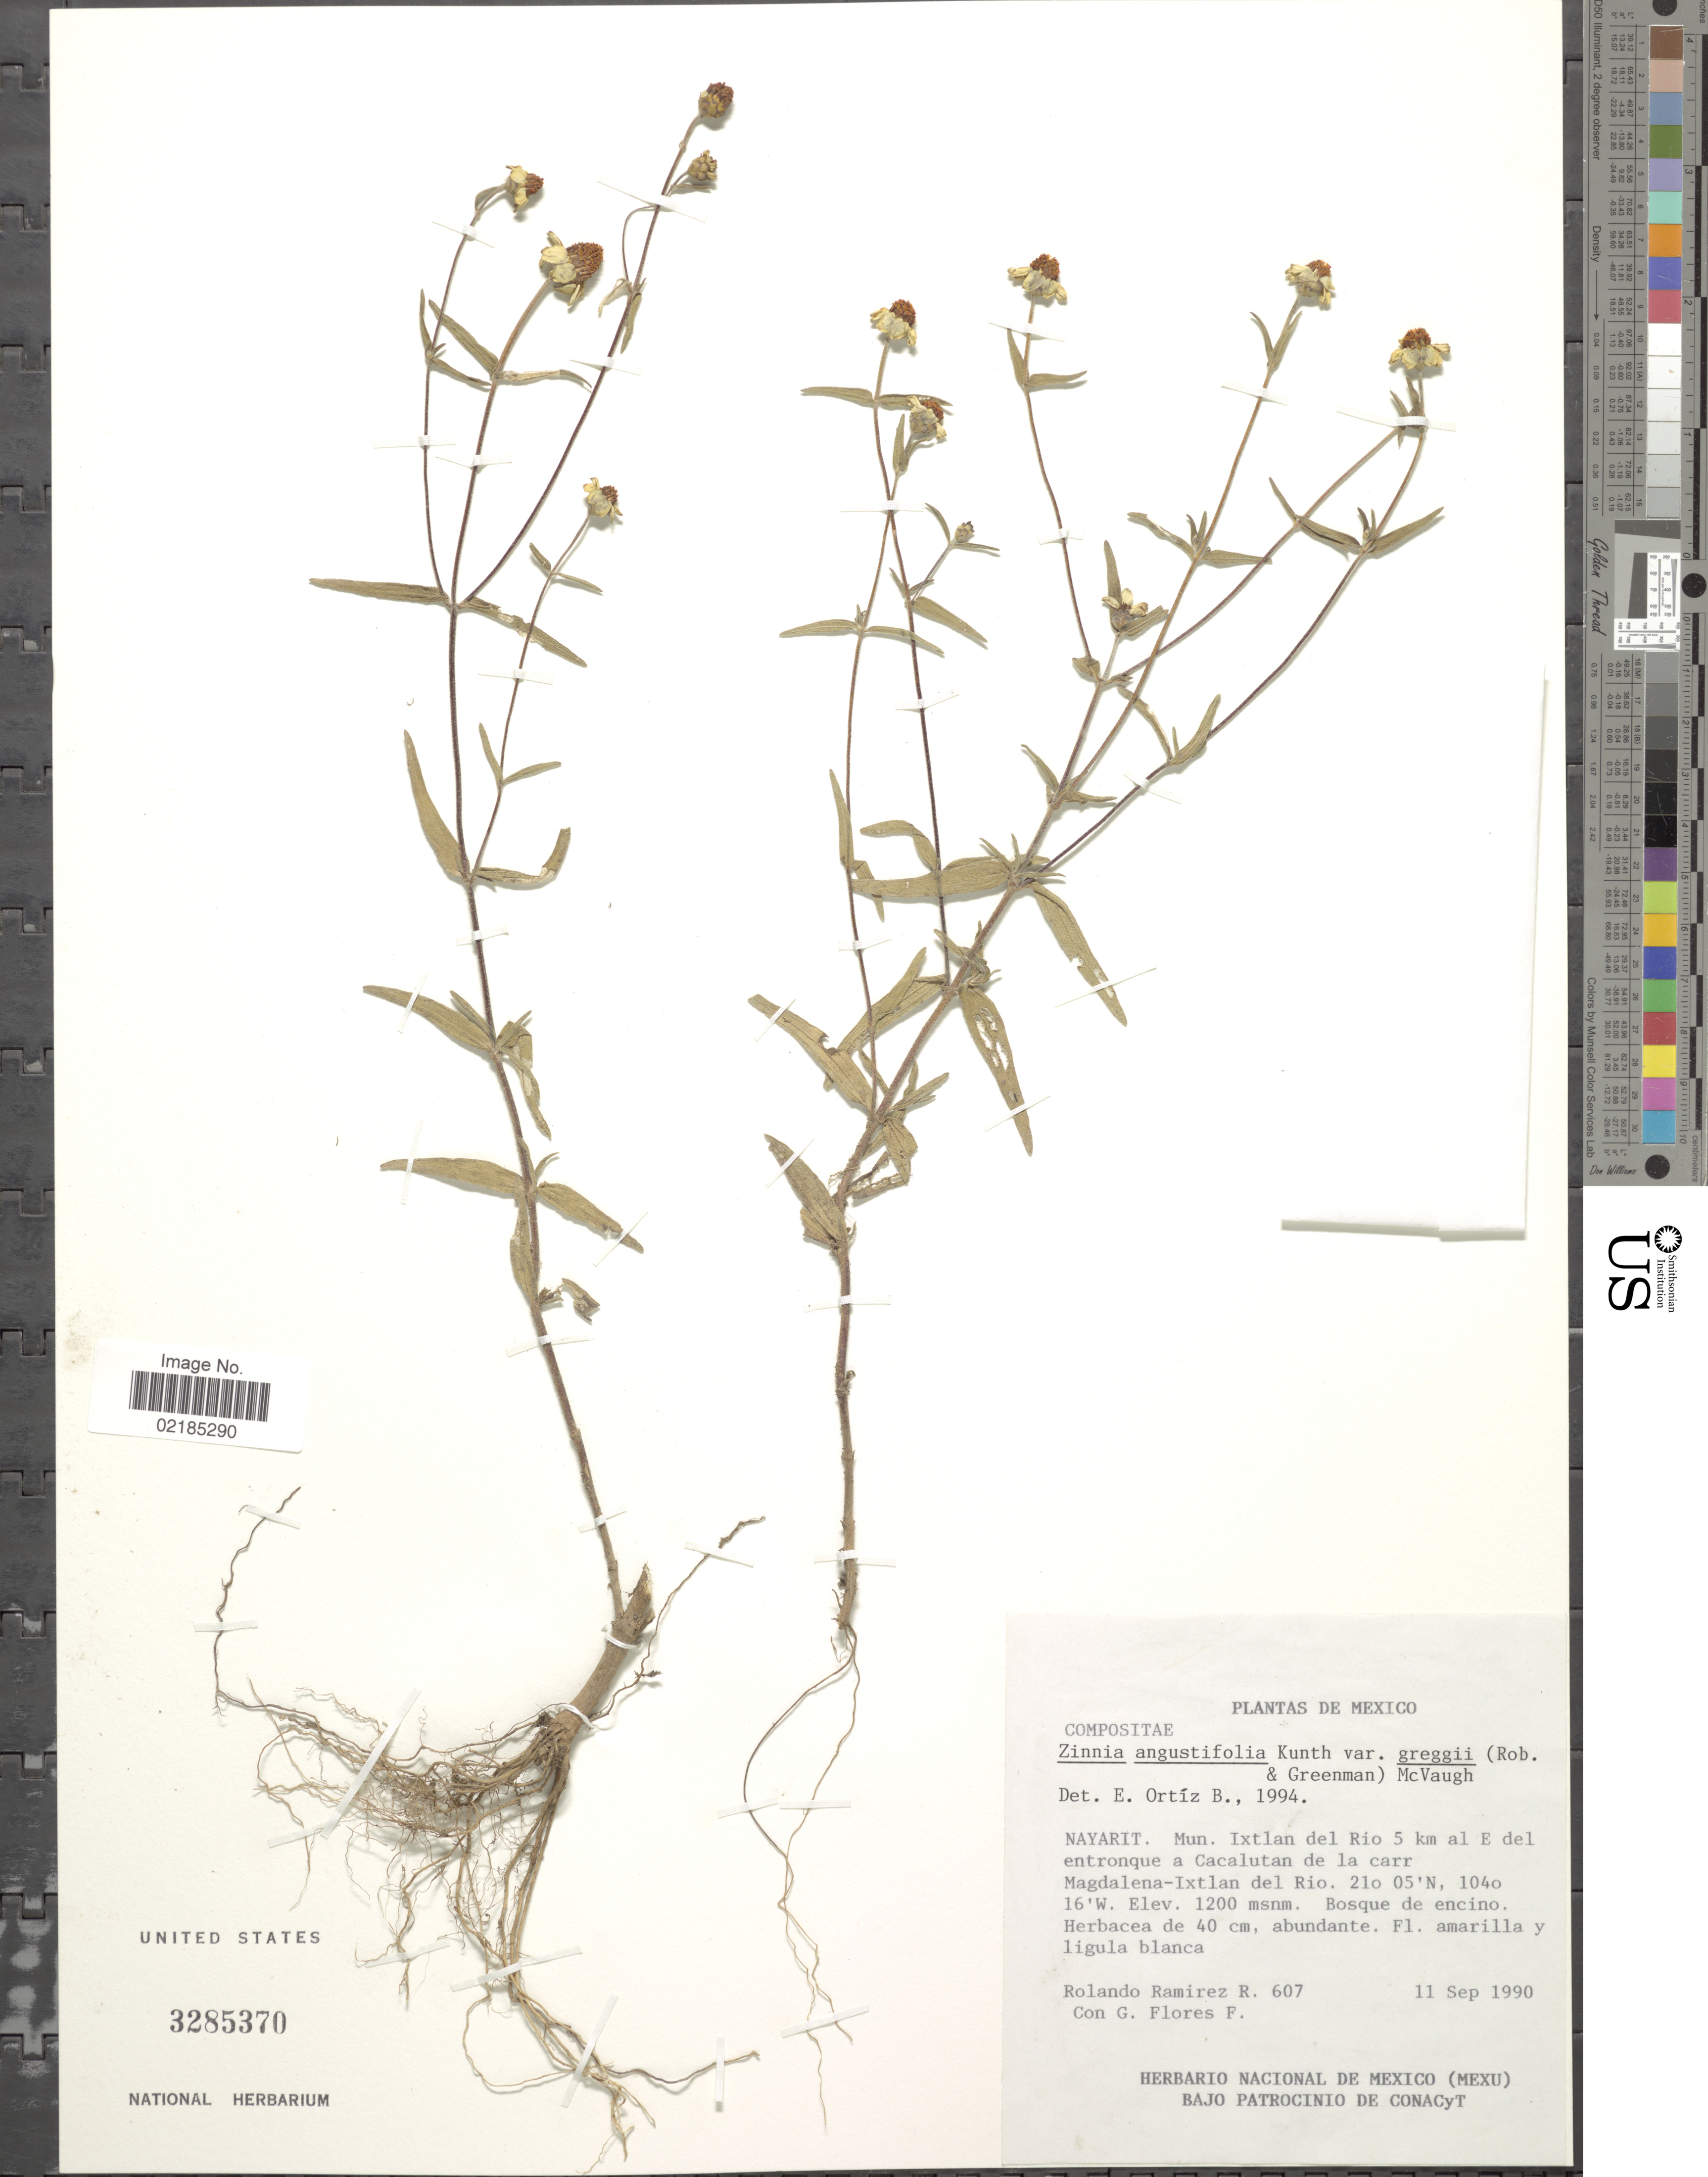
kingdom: Plantae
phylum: Tracheophyta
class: Magnoliopsida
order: Asterales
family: Asteraceae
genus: Zinnia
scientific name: Zinnia angustifolia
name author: Kunth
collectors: R. Ramirez & G. Flores F.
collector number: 607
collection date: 1990-09-11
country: Mexico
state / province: Nayarit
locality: Mun. Ixtlan del Rio 5 km al E del entronque a Cacalutlan de la carr. Magdalena-Ixtlan del Rio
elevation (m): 1200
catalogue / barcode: US 3285370